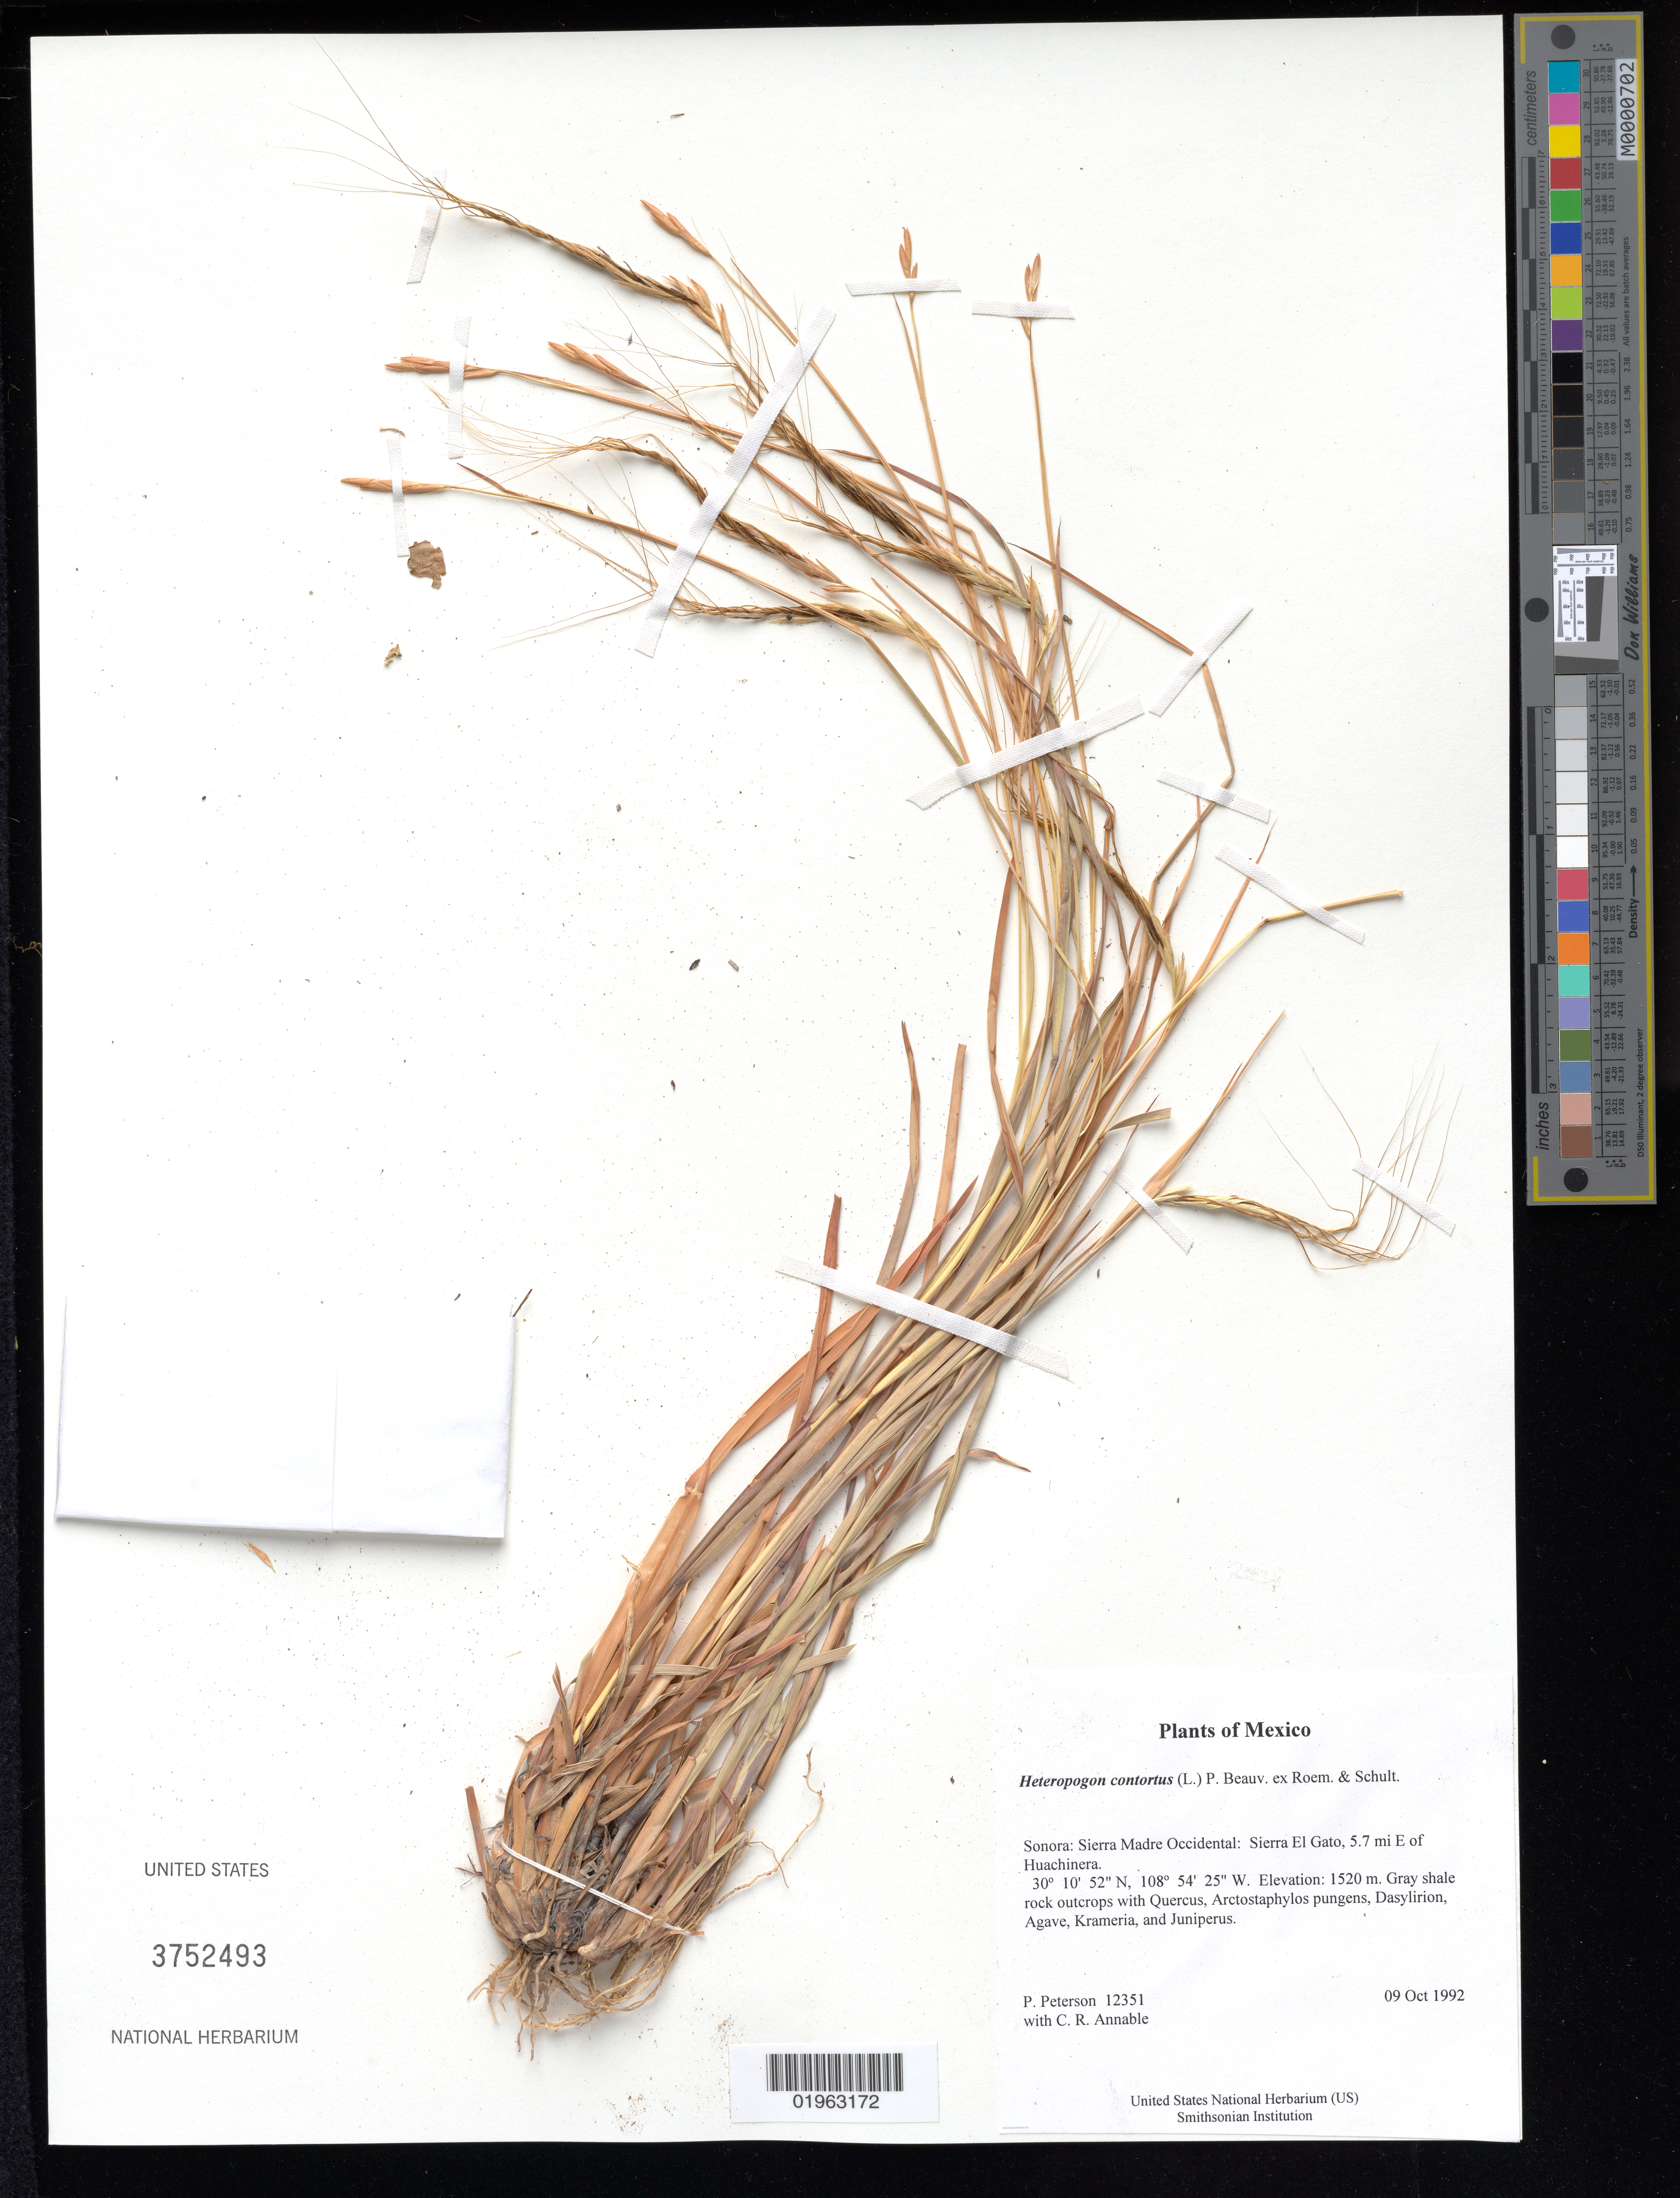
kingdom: Plantae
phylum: Tracheophyta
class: Liliopsida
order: Poales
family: Poaceae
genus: Heteropogon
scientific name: Heteropogon contortus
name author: (L.) P. Beauv. ex Roem. & Schult.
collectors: P. M. Peterson & C. R. Annable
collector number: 12351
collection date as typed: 09 Oct 1992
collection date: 1992-10-09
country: Mexico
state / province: Sonora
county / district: Sierra Madre Occidental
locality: Sierra El Gato, 5.7 mi E of Huachinera.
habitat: Gray shale rock outcrops with Quercus, Arctostaphylos pungens, Dasylirion, Agave, Krameria, and Juniperus.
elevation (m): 1520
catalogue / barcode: US 3752493